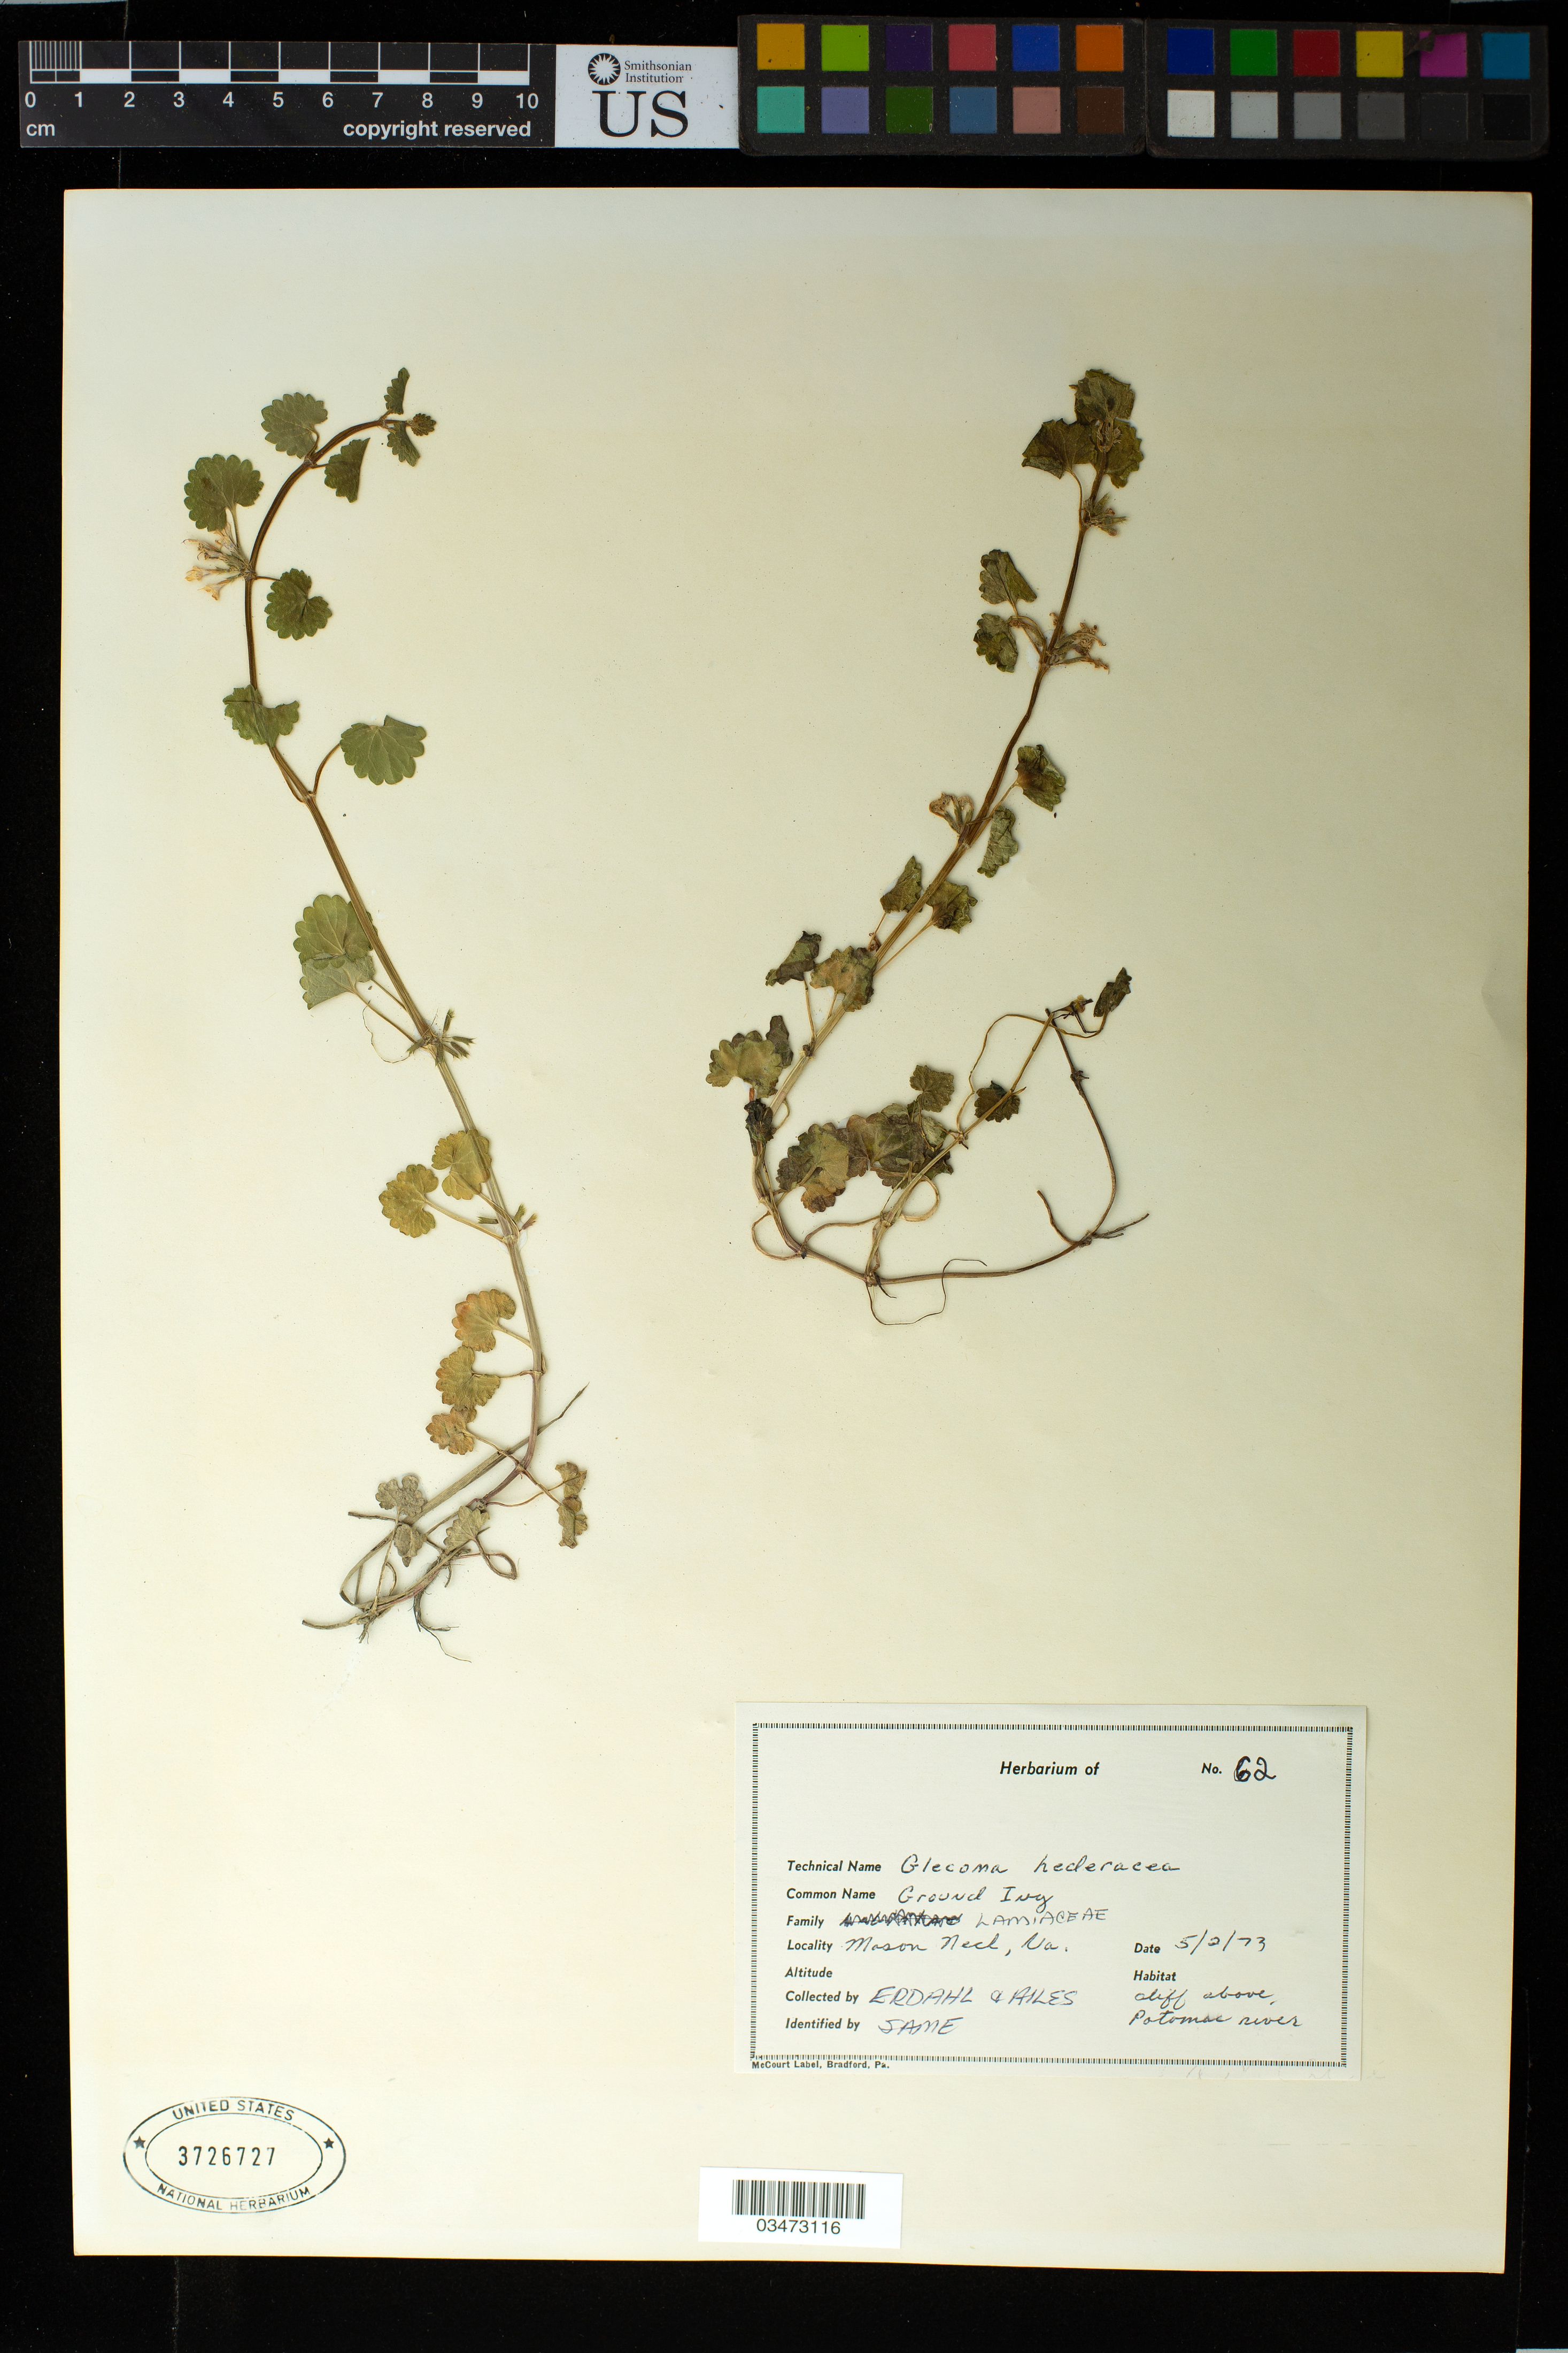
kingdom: Plantae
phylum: Tracheophyta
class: Magnoliopsida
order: Lamiales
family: Lamiaceae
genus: Glechoma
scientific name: Glechoma hederacea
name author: L.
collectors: E. Erdahl & J. Ailes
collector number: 62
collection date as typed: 2 May 1973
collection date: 1973-05-02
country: United States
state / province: Virginia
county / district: Fairfax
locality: Elizabeth Hartwell Mason Neck National Wildlife Refuge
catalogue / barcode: US 3726727